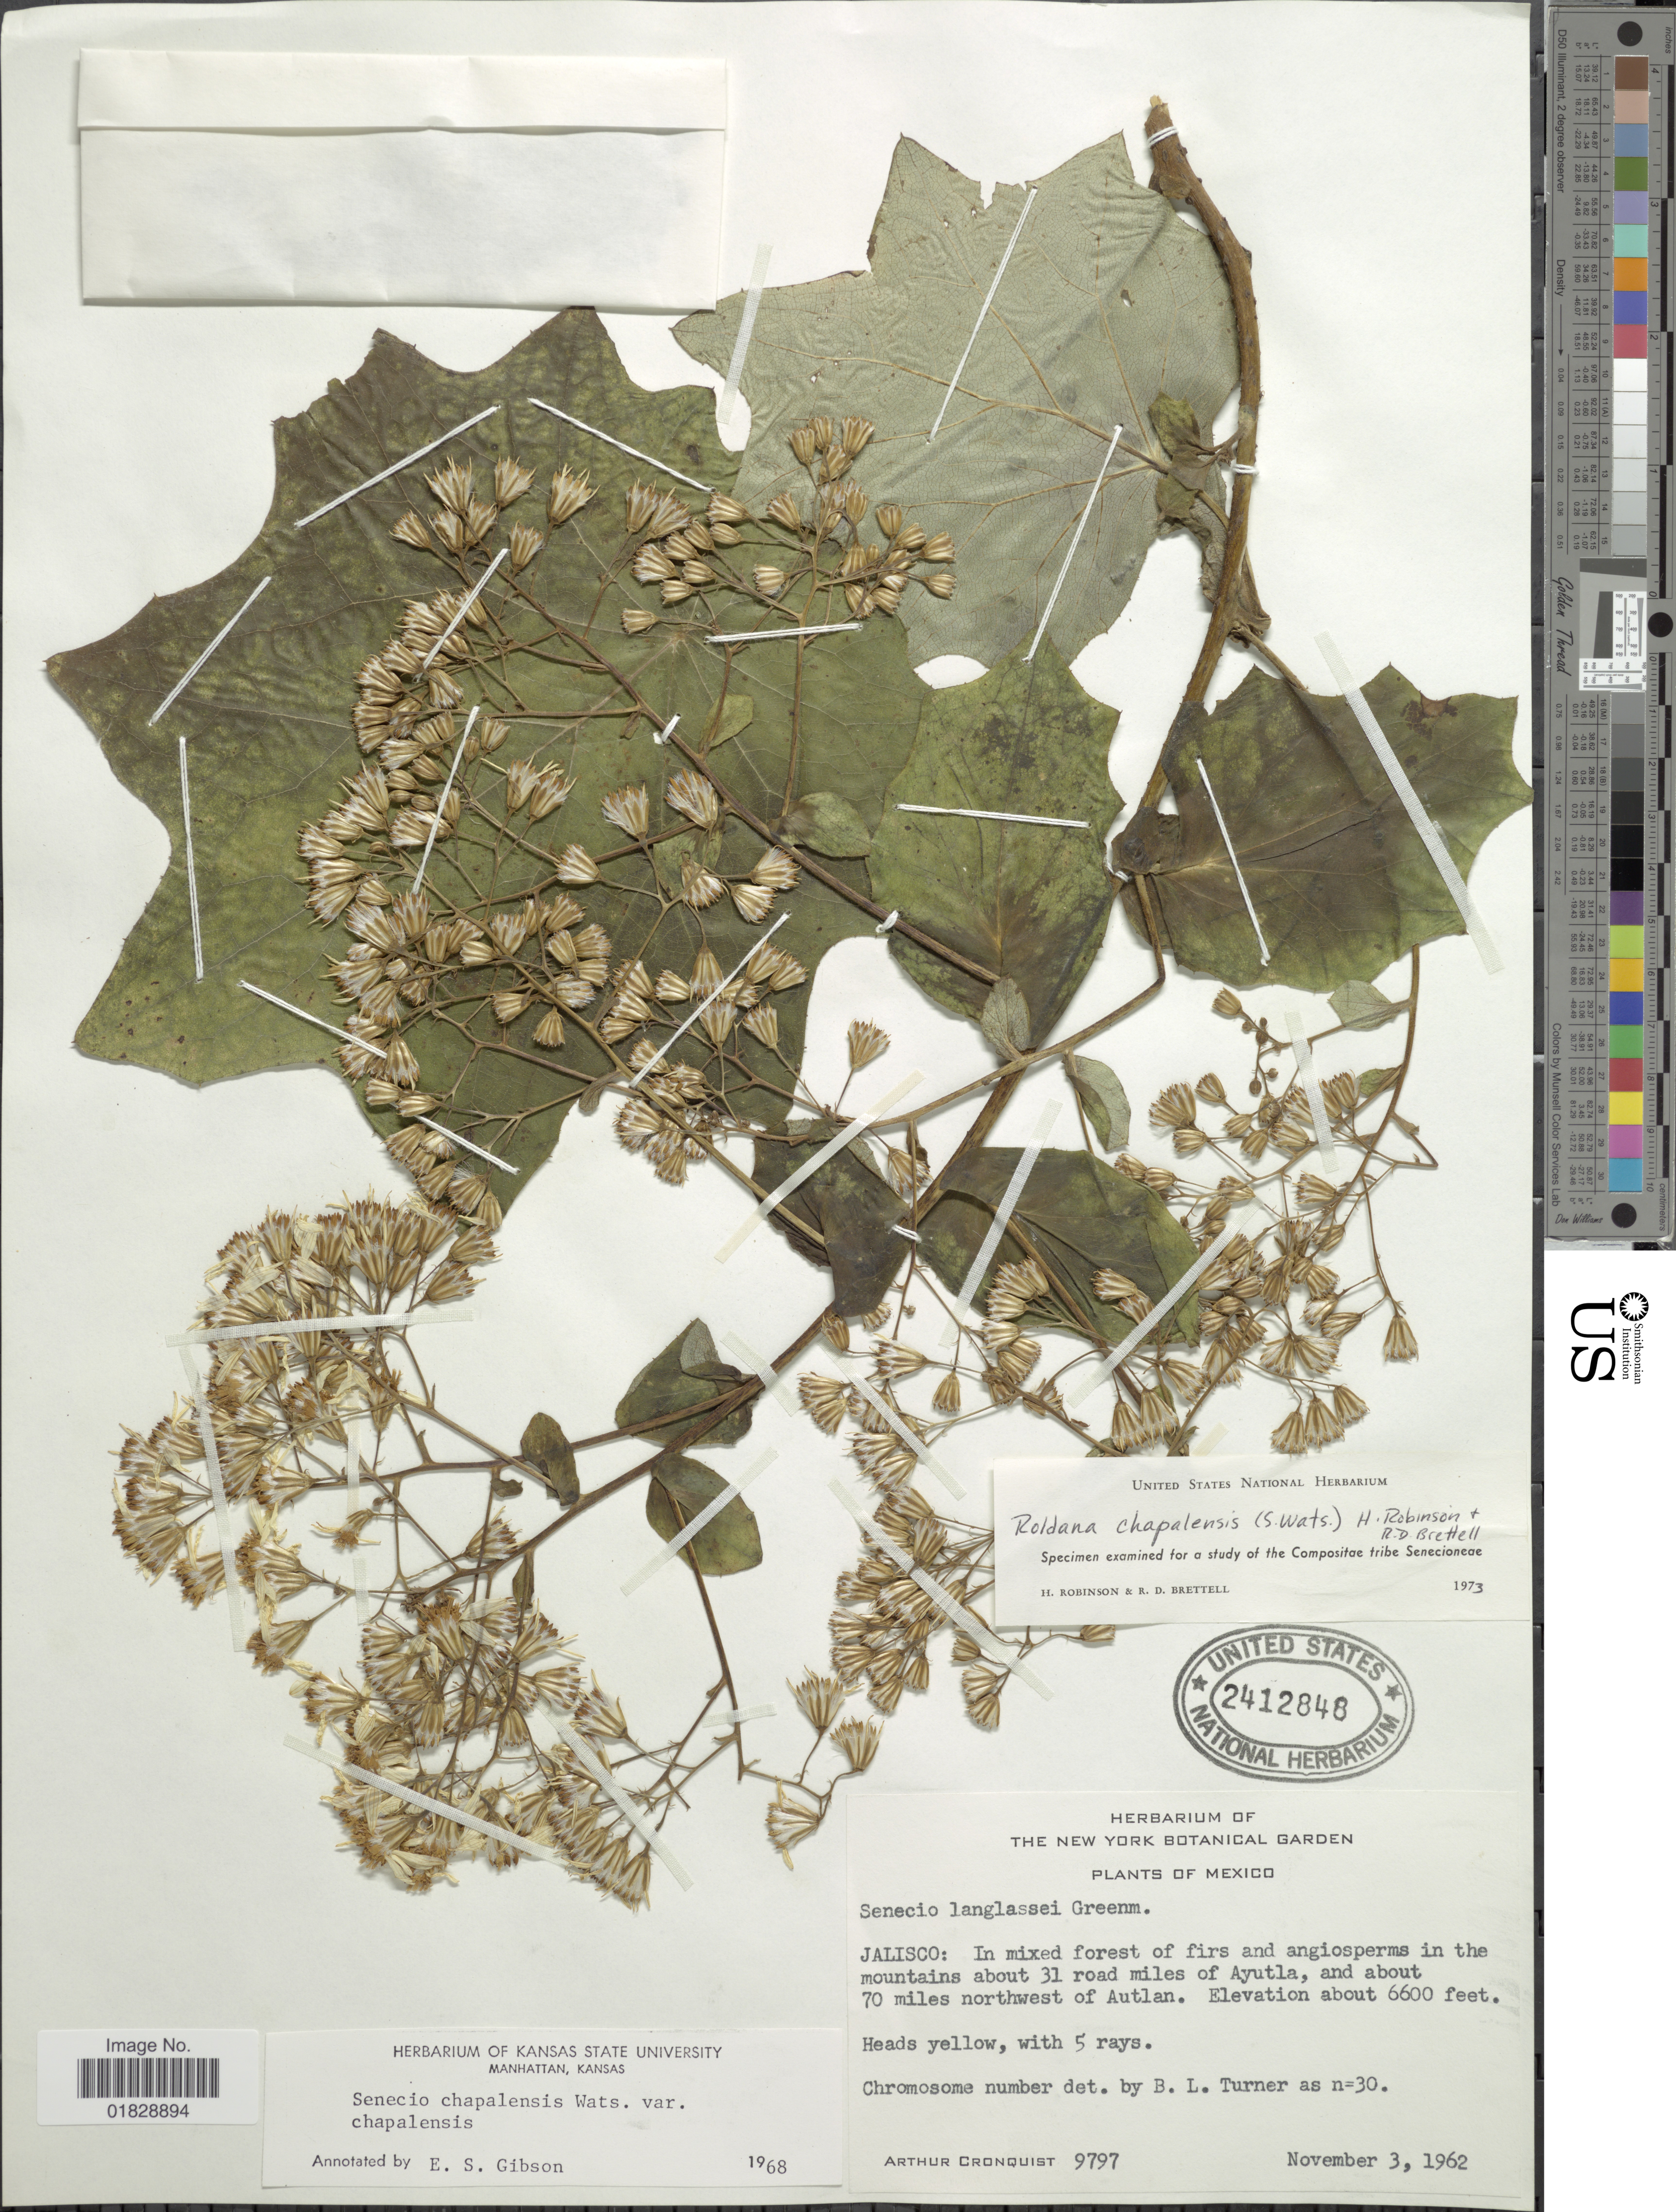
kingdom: Plantae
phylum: Tracheophyta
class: Magnoliopsida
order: Asterales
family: Asteraceae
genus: Roldana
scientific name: Roldana chapalensis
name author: (S. Watson) H. Rob. & Brettell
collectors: A. J. Cronquist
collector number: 9797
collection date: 1962-11-03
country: Mexico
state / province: Jalisco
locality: Jalisco: In mixed forest of firs and angiosperms in the mountains about 31 road miles of Ayutla, and about 70 miles northwest of Autlan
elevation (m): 2012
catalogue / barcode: US 2412848